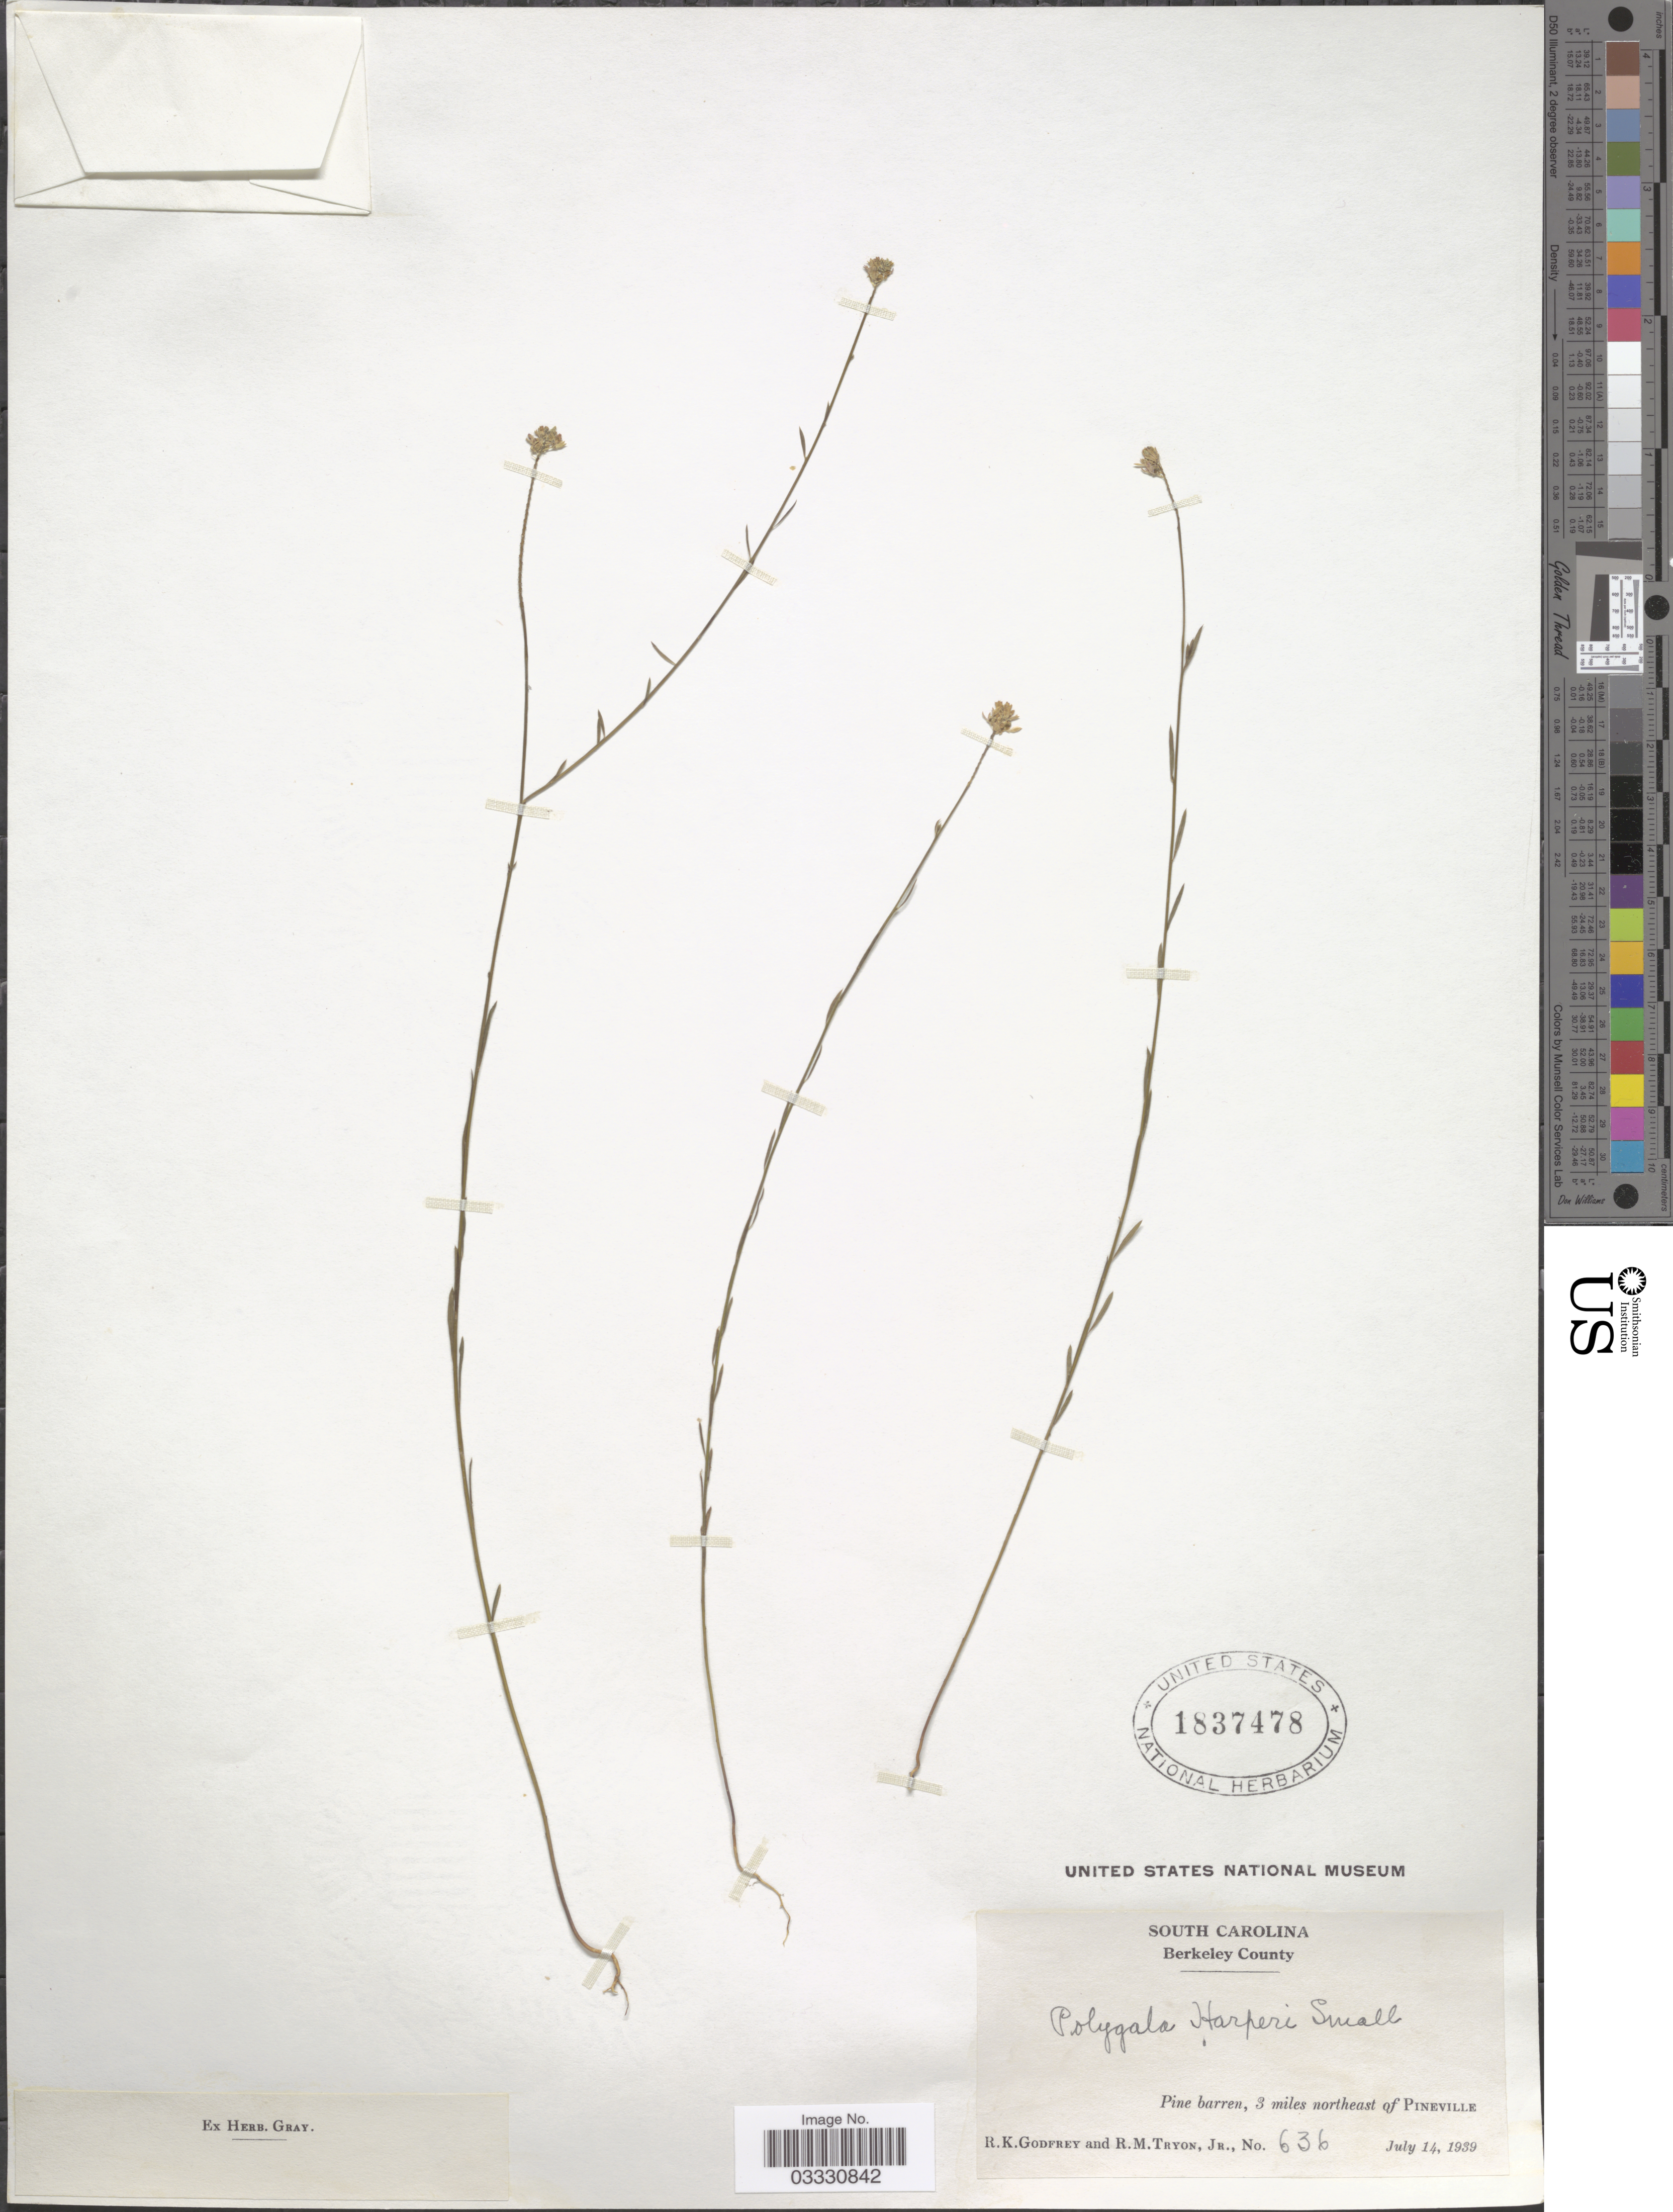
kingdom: Plantae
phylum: Tracheophyta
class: Magnoliopsida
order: Fabales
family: Polygalaceae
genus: Polygala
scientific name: Polygala harperi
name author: Small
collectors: R. K. Godfrey & R. Tryon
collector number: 636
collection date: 1939-07-14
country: United States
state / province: South Carolina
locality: Berkeley County. 3 miles northeast of Pineville.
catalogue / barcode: US 1837478